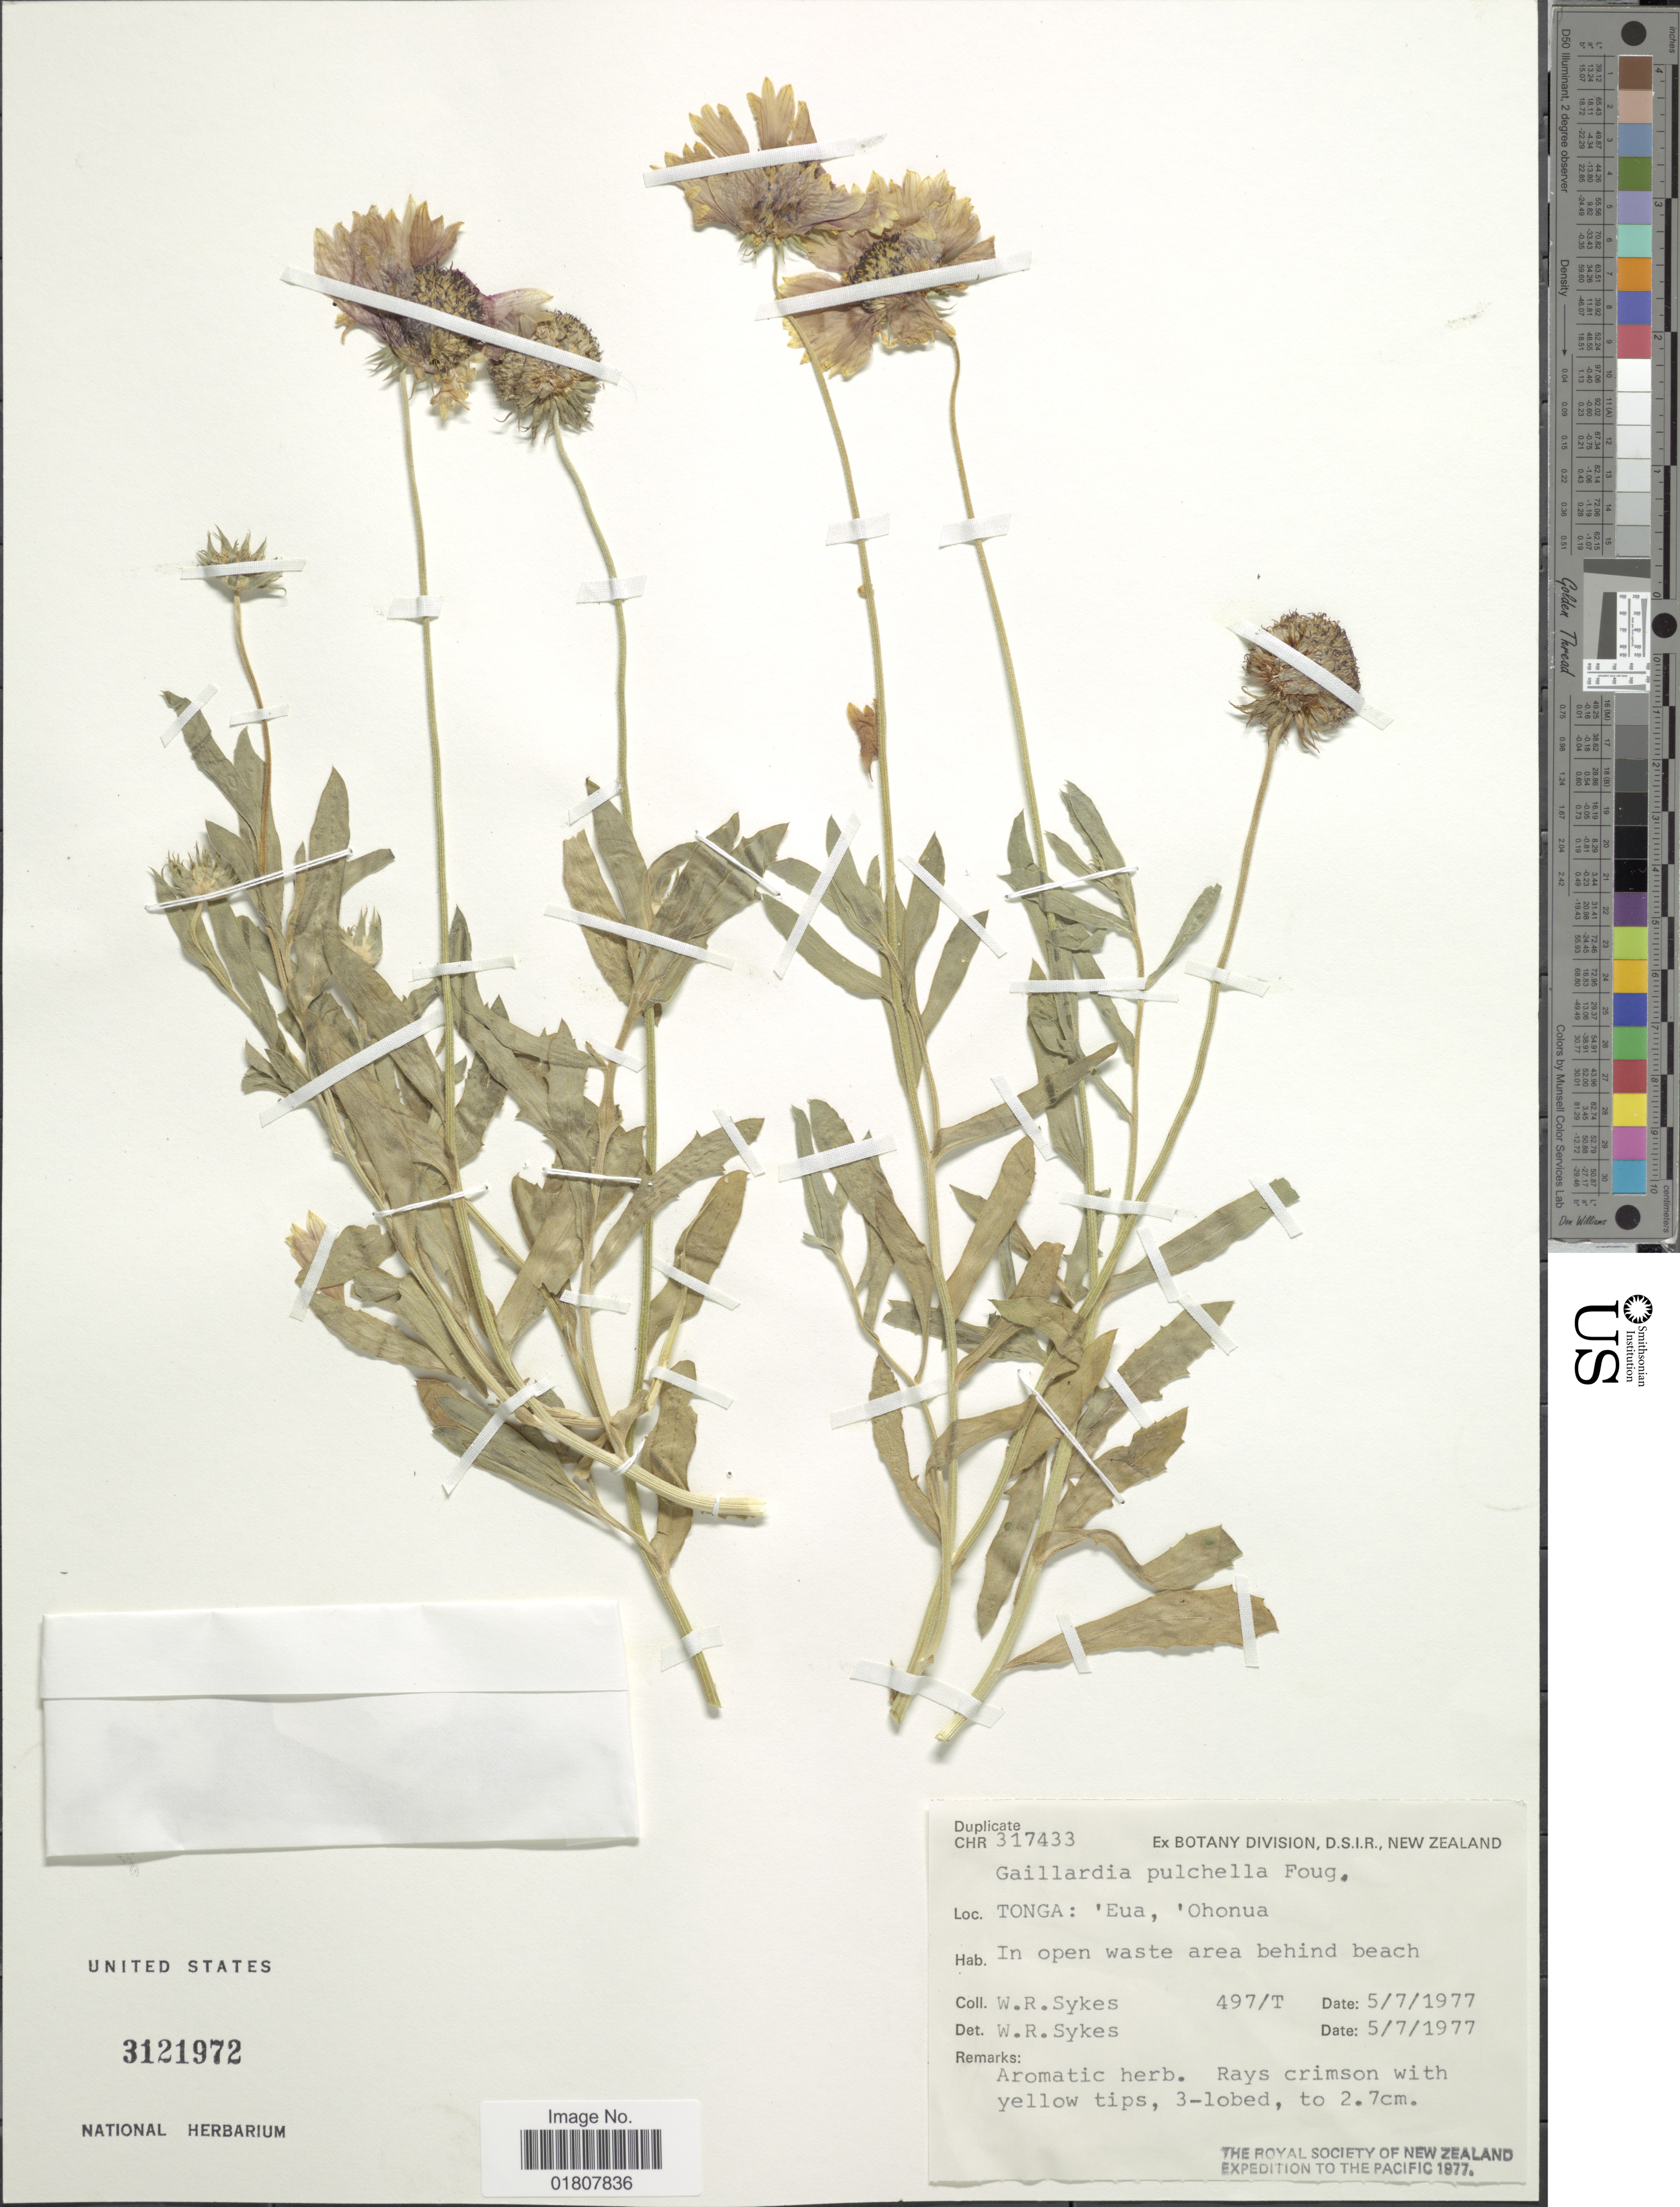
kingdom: Plantae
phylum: Tracheophyta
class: Magnoliopsida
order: Asterales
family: Asteraceae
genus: Gaillardia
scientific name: Gaillardia pulchella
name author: Foug.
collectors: W. R. Sykes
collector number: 497/T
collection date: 1977-07-05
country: Tonga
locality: Eua, Ohonua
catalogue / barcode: US 3121972